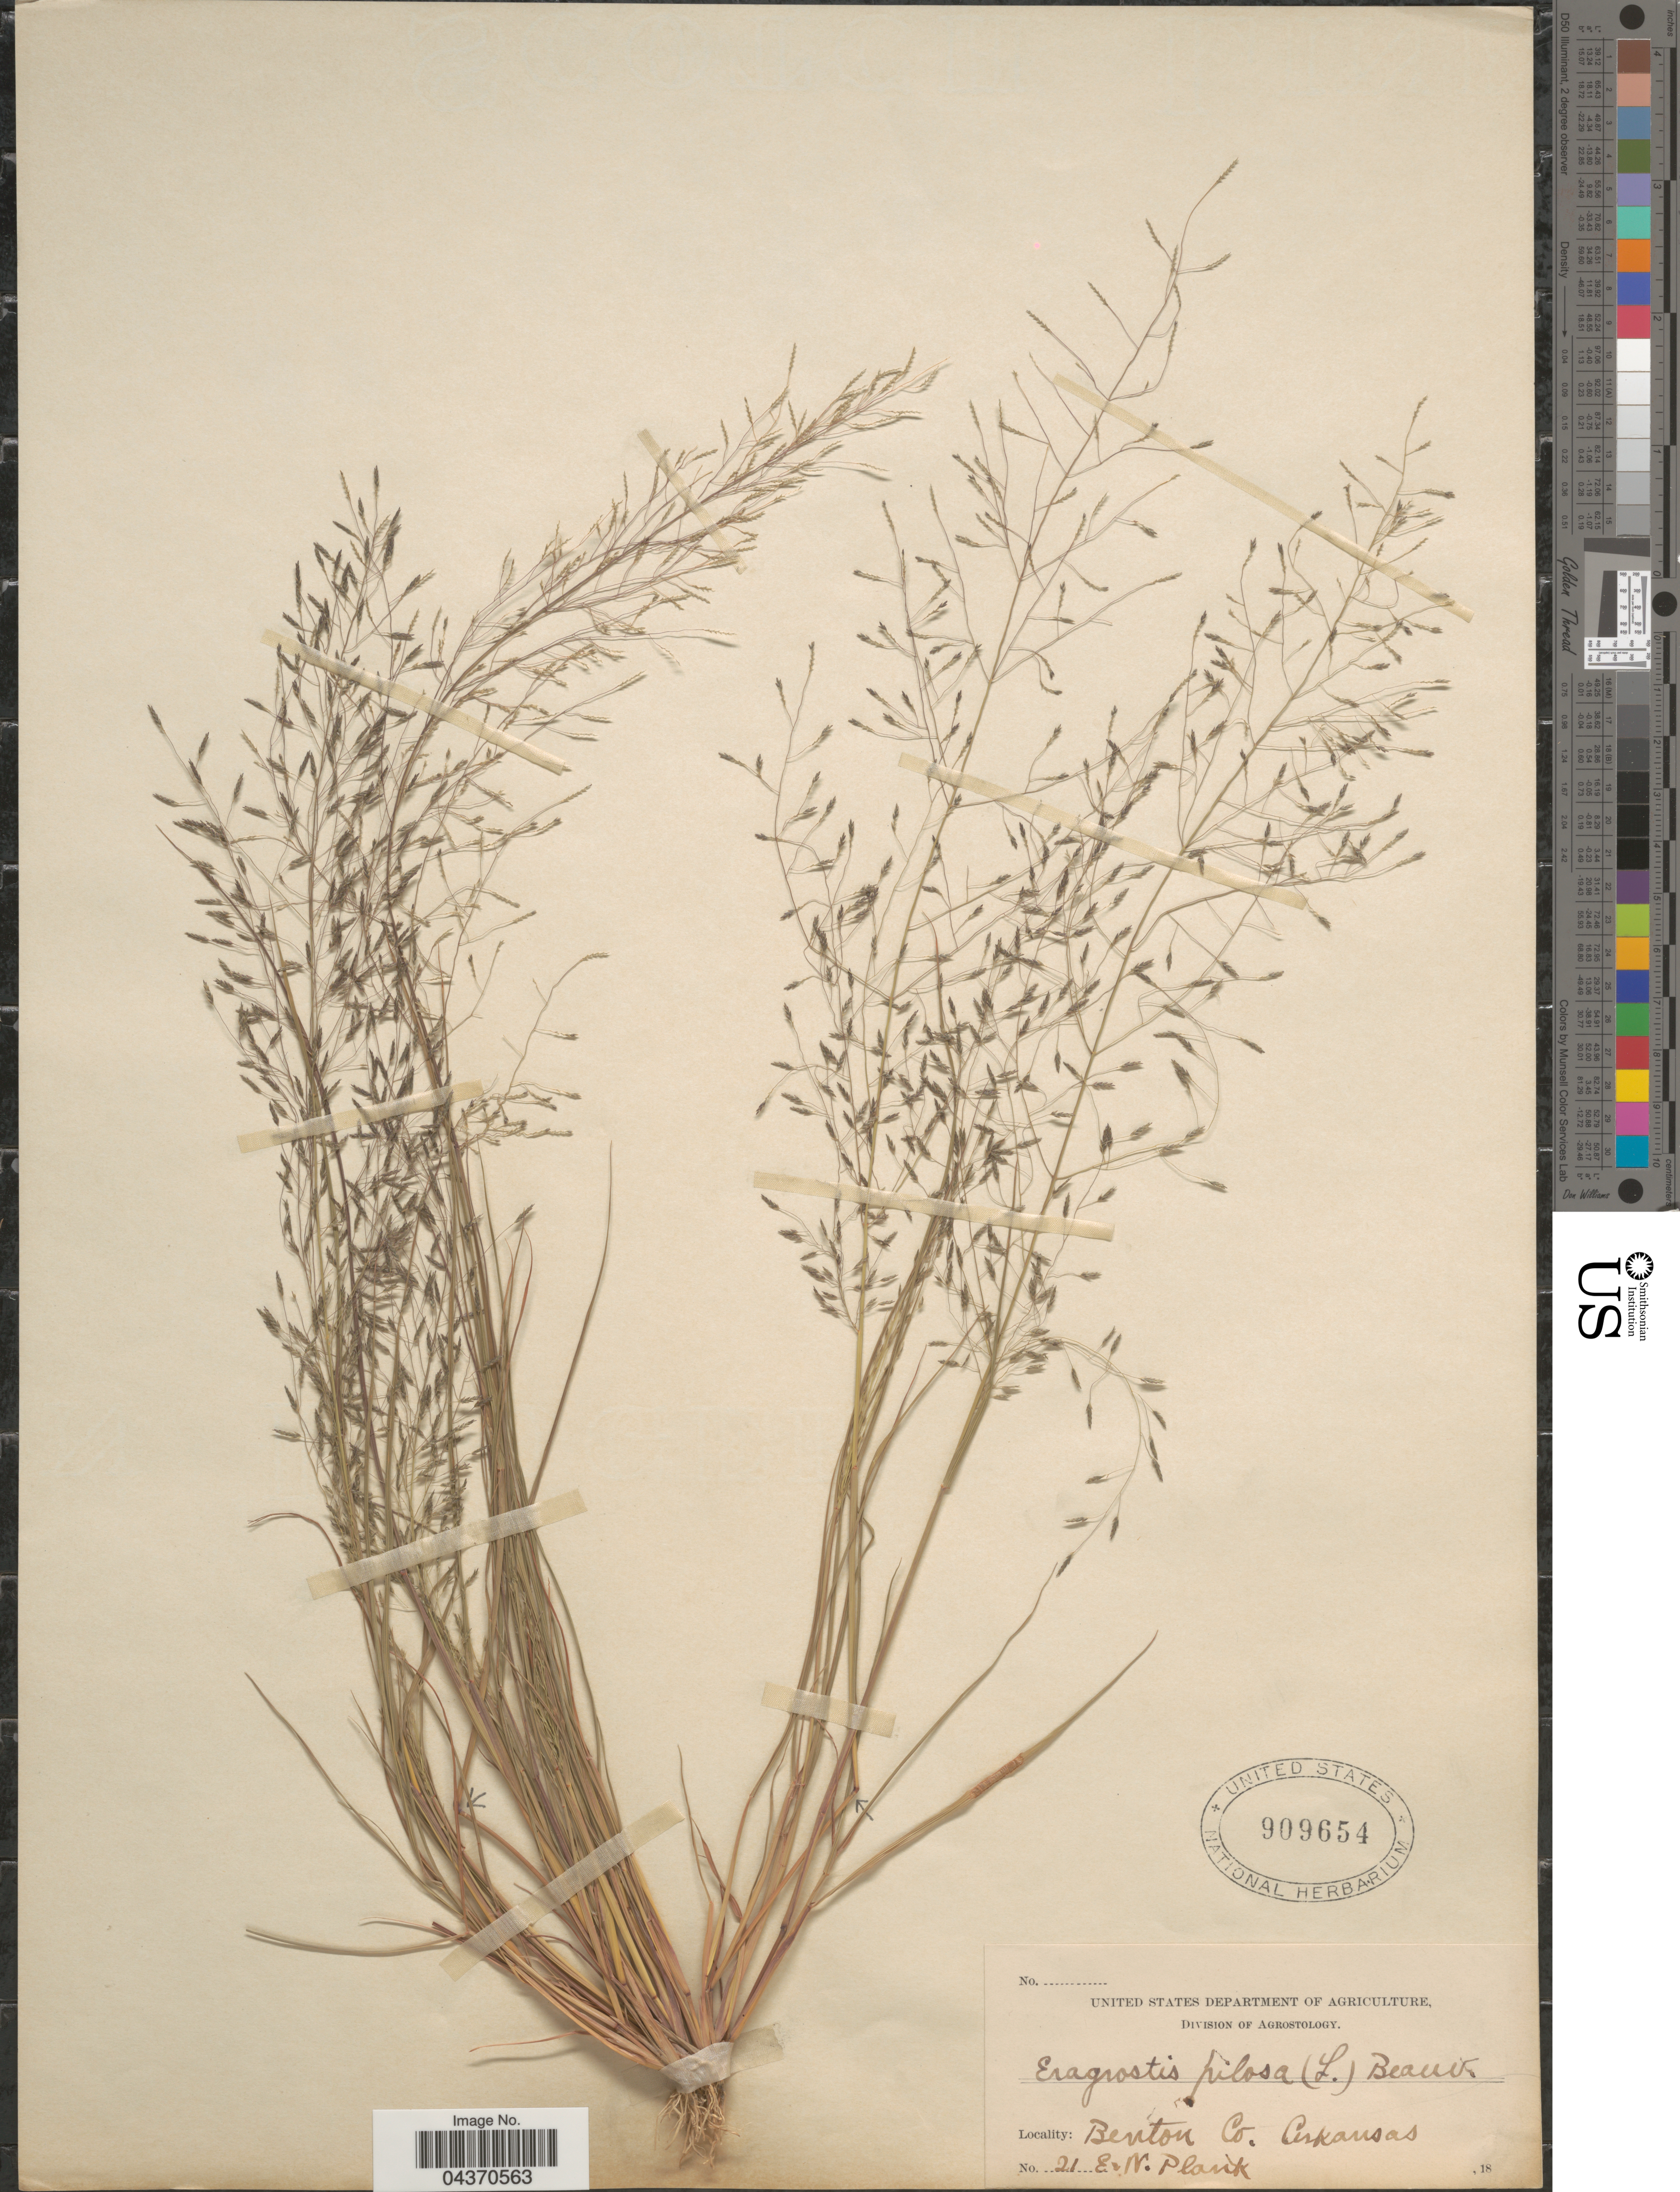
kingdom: Plantae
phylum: Tracheophyta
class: Liliopsida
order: Poales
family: Poaceae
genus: Eragrostis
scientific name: Eragrostis pilosa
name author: (L.) P. Beauv.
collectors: E. Plank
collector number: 21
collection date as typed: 18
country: United States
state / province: Arkansas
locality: Benton Co.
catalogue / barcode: US 909654